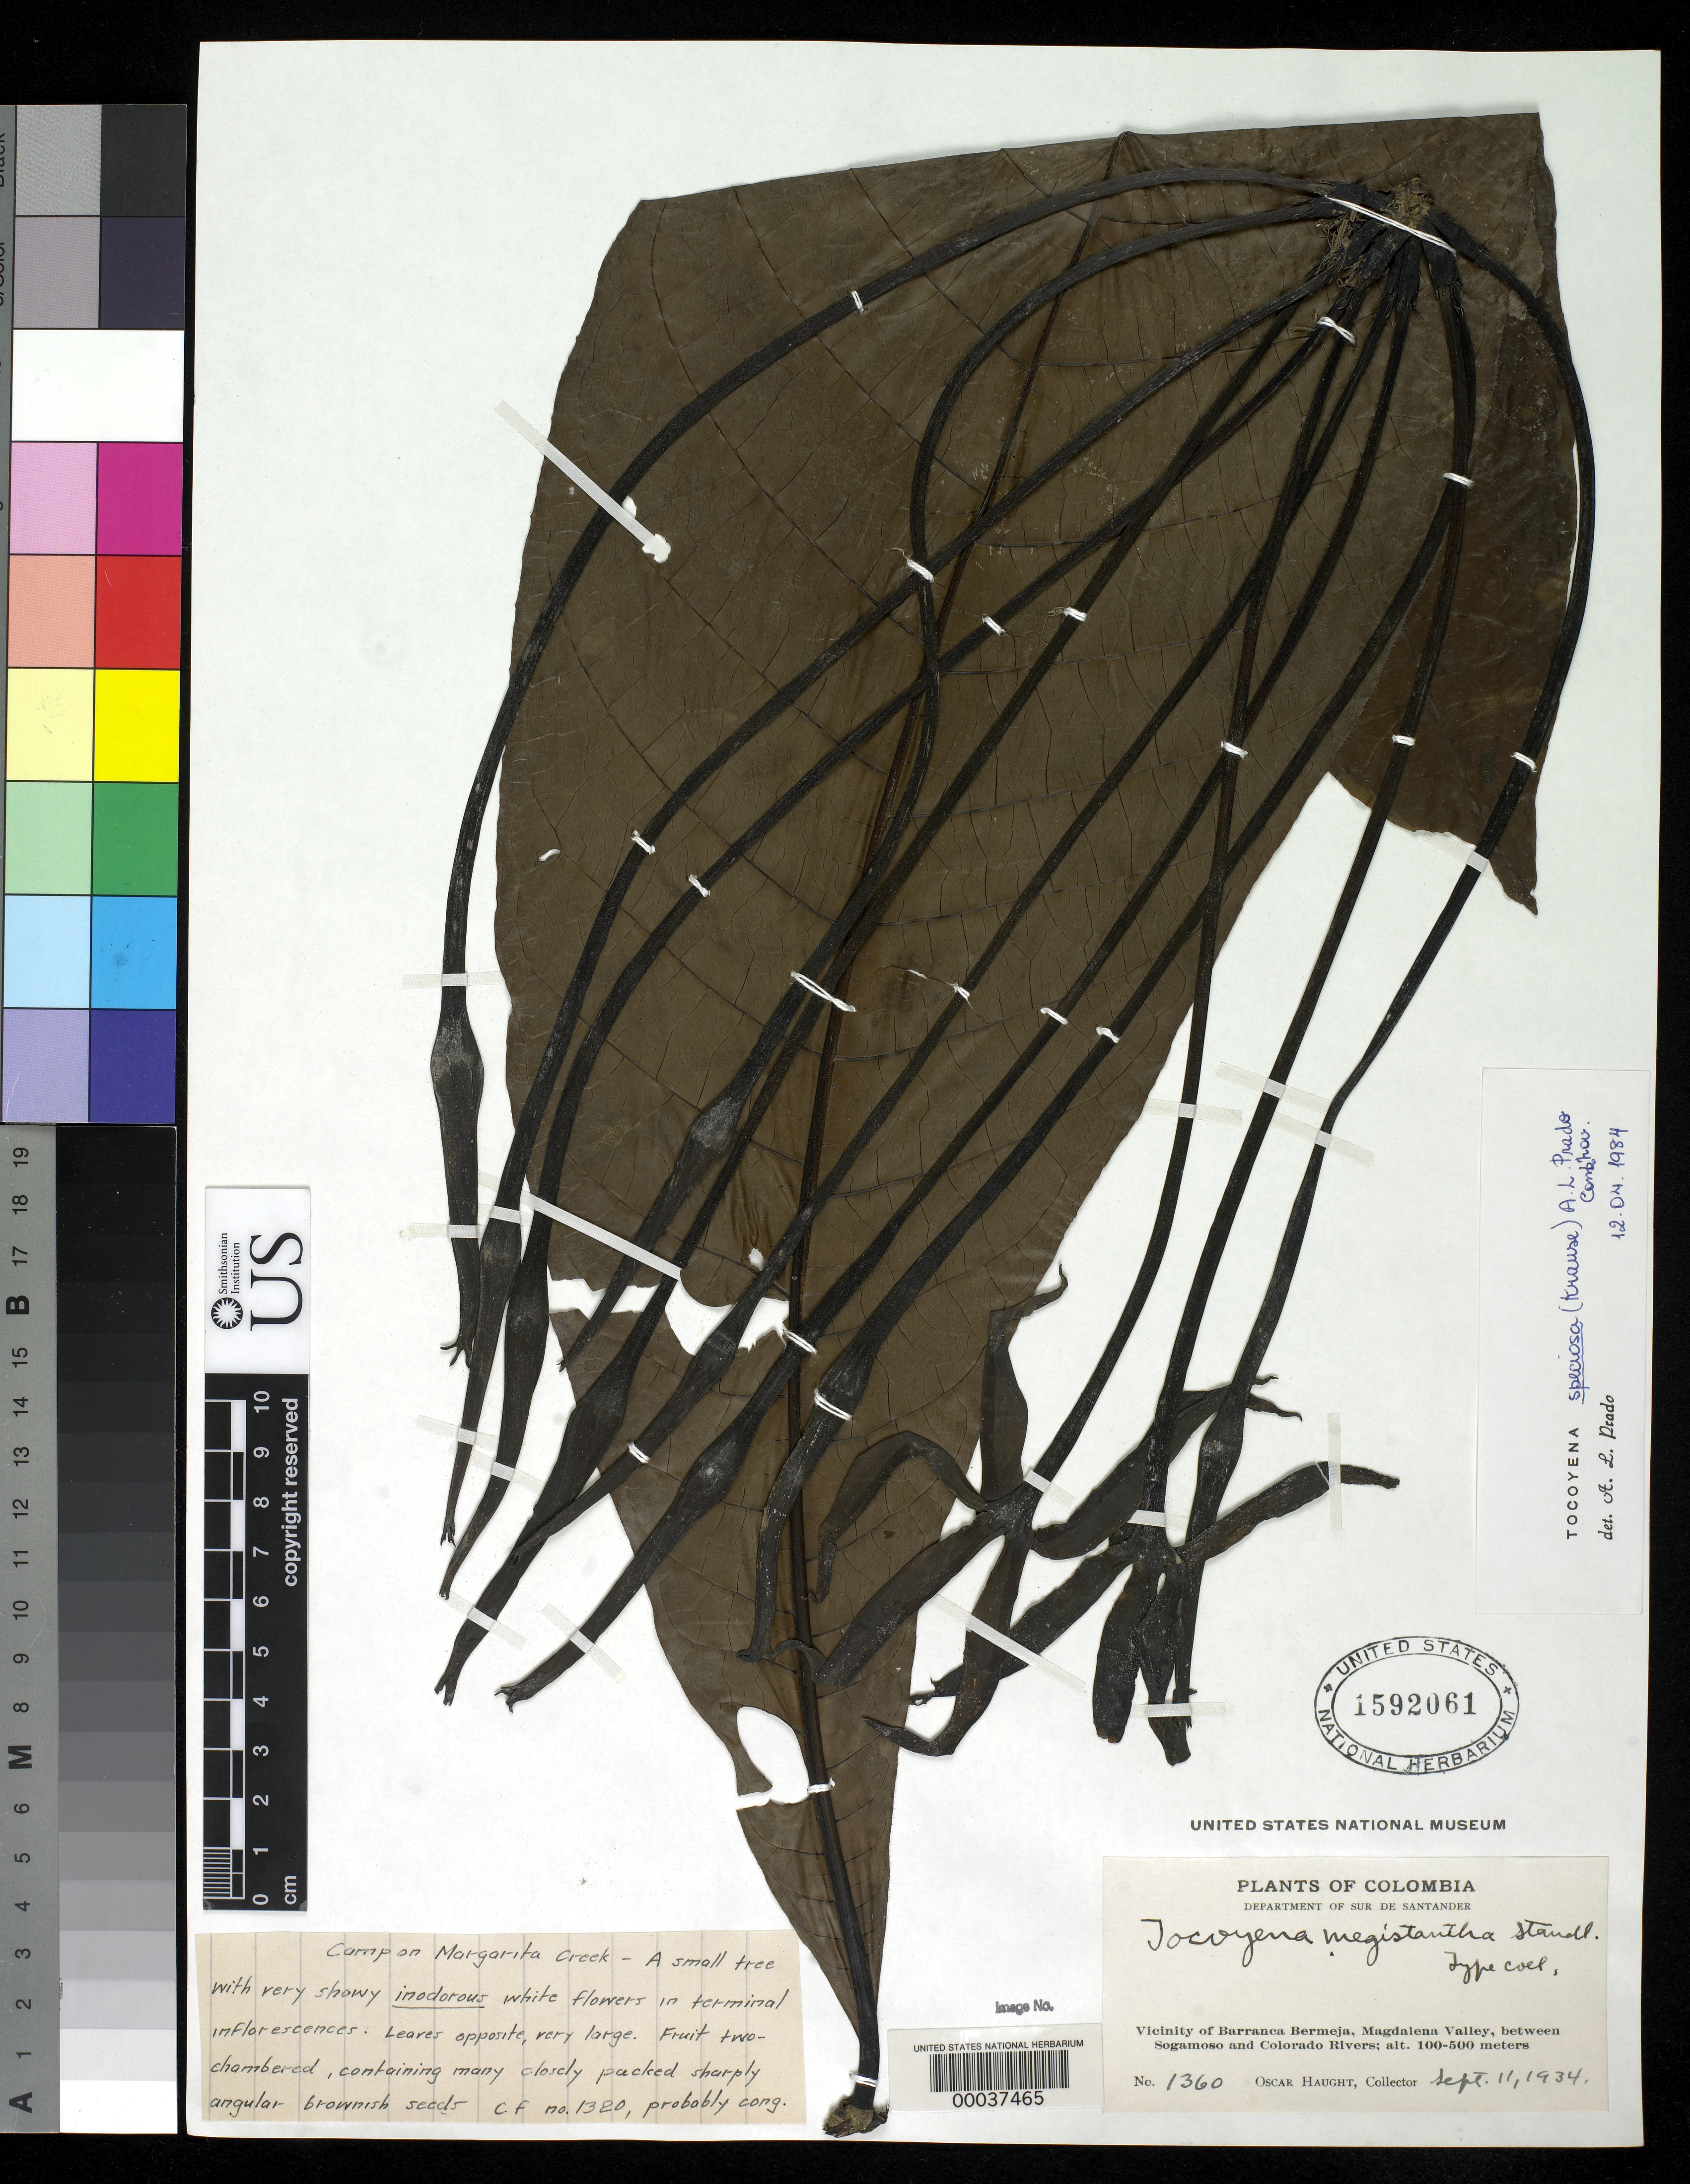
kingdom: Plantae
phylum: Tracheophyta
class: Magnoliopsida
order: Gentianales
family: Rubiaceae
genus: Tocoyena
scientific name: Tocoyena megistantha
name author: Standl.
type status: Isotype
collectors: O. L. Haught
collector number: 1360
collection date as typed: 11 Sep 1934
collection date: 1934-09-11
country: Colombia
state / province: Santander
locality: Vicinity of Barrancabermeja, Magdalena Valley, between Sogamosa River & Colorado River.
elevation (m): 100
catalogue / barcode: US 1592061